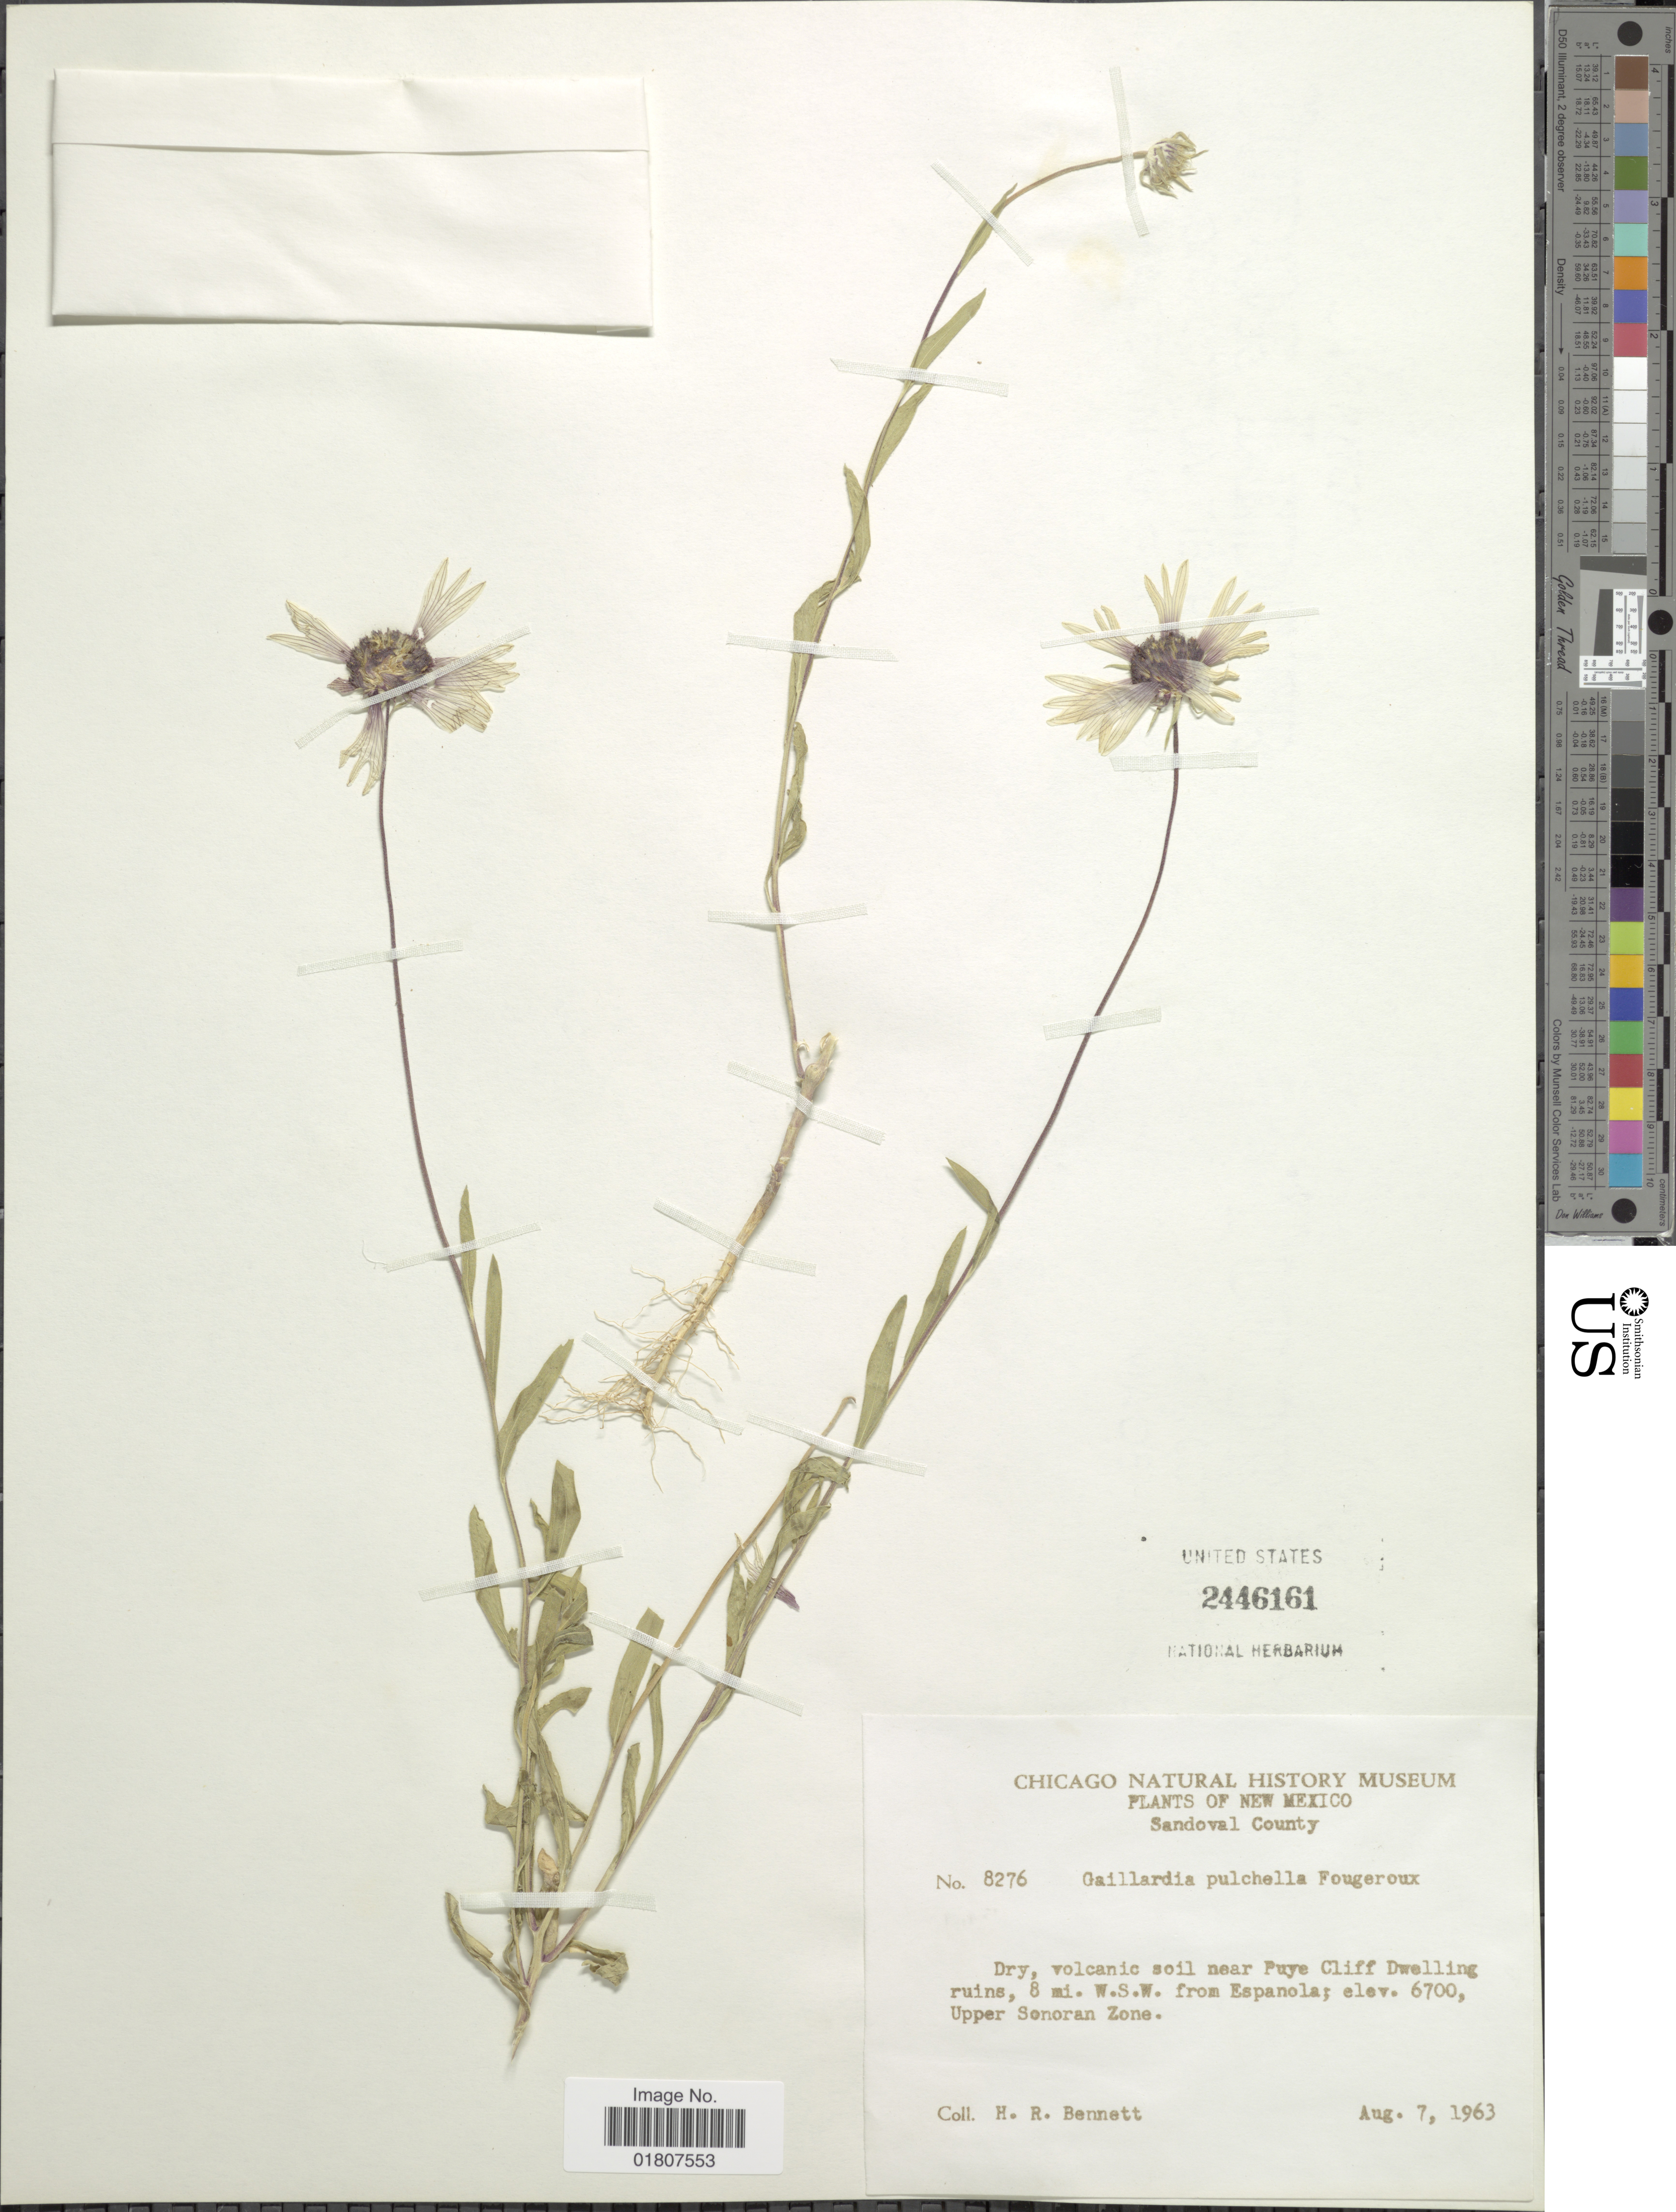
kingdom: Plantae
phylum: Tracheophyta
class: Magnoliopsida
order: Asterales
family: Asteraceae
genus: Gaillardia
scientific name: Gaillardia pulchella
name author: Foug.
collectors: H. R. Bennett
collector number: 8276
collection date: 1963-08-07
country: United States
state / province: New Mexico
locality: Sandoval County. Dry, volcanic soil near Fuye Cliff Dwelling ruins, 8 mi. W.S.W. from Espanola. Upper Sonoran Zone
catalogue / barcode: US 2446161